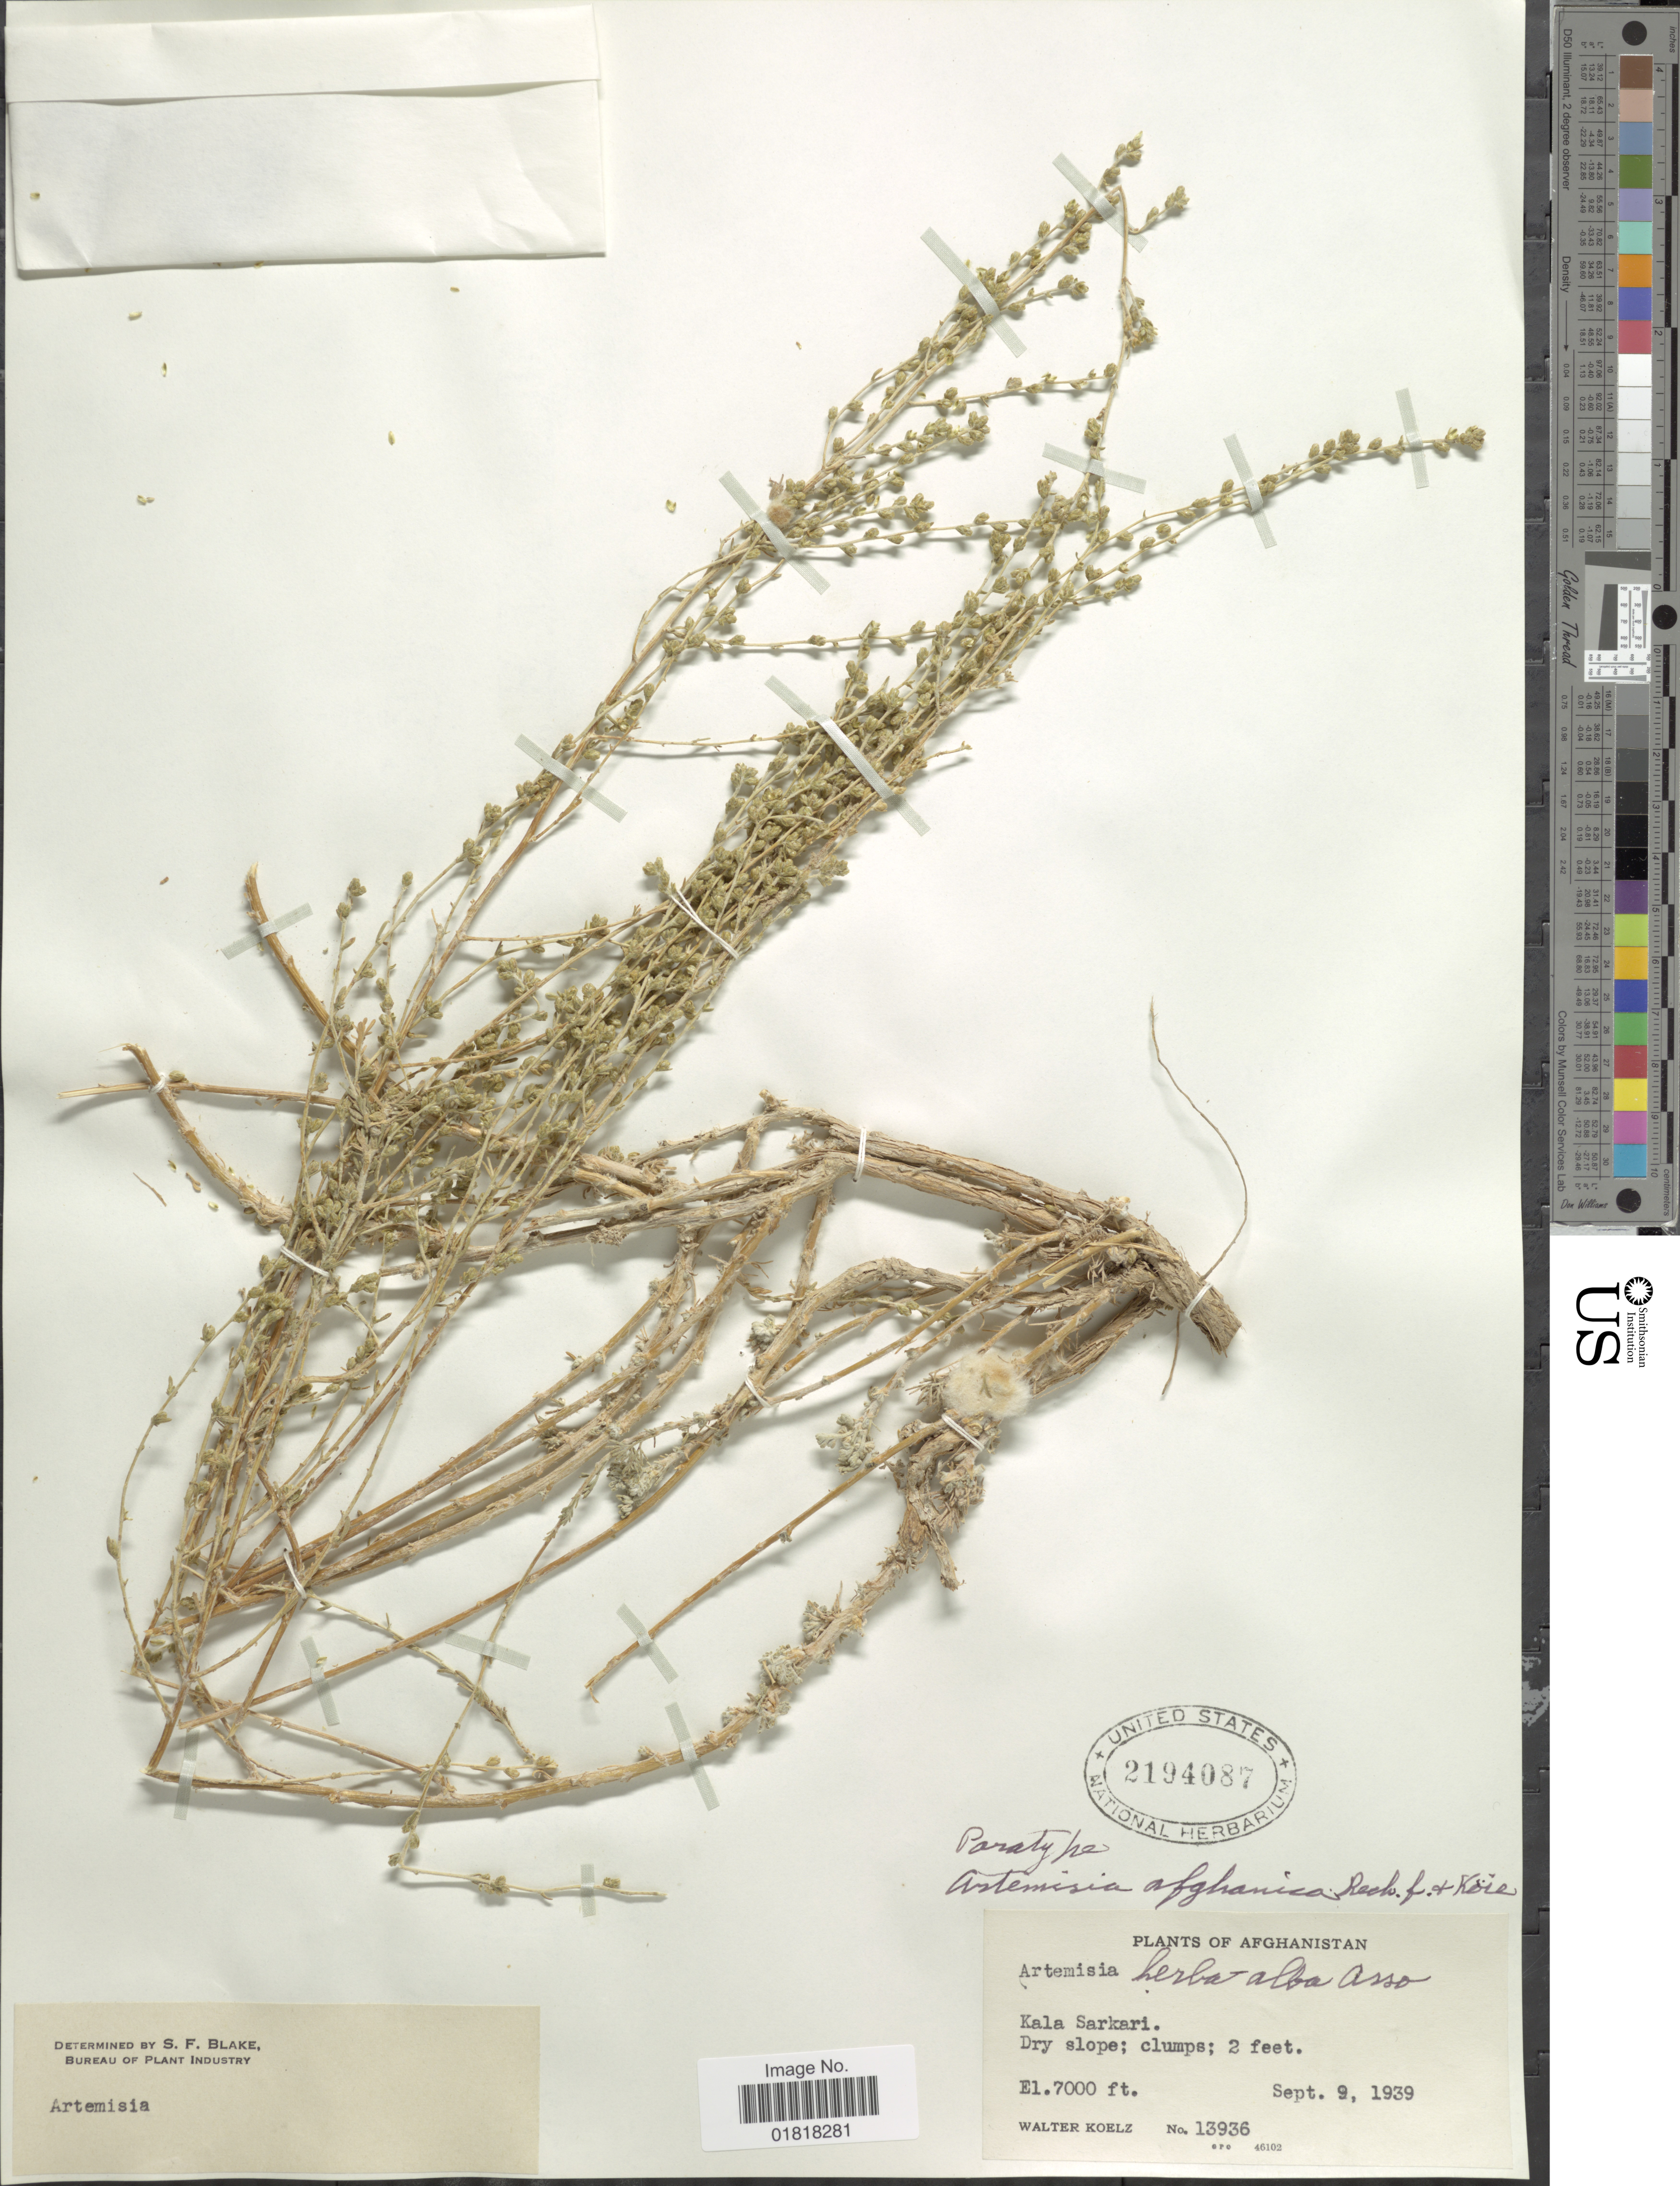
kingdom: Plantae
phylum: Tracheophyta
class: Magnoliopsida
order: Asterales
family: Asteraceae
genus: Artemisia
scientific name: Artemisia afghanica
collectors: W. N. Koelz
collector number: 13936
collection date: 1939-09-09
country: Afghanistan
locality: Kala Sarkari, dry slope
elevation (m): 2134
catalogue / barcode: US 2194087